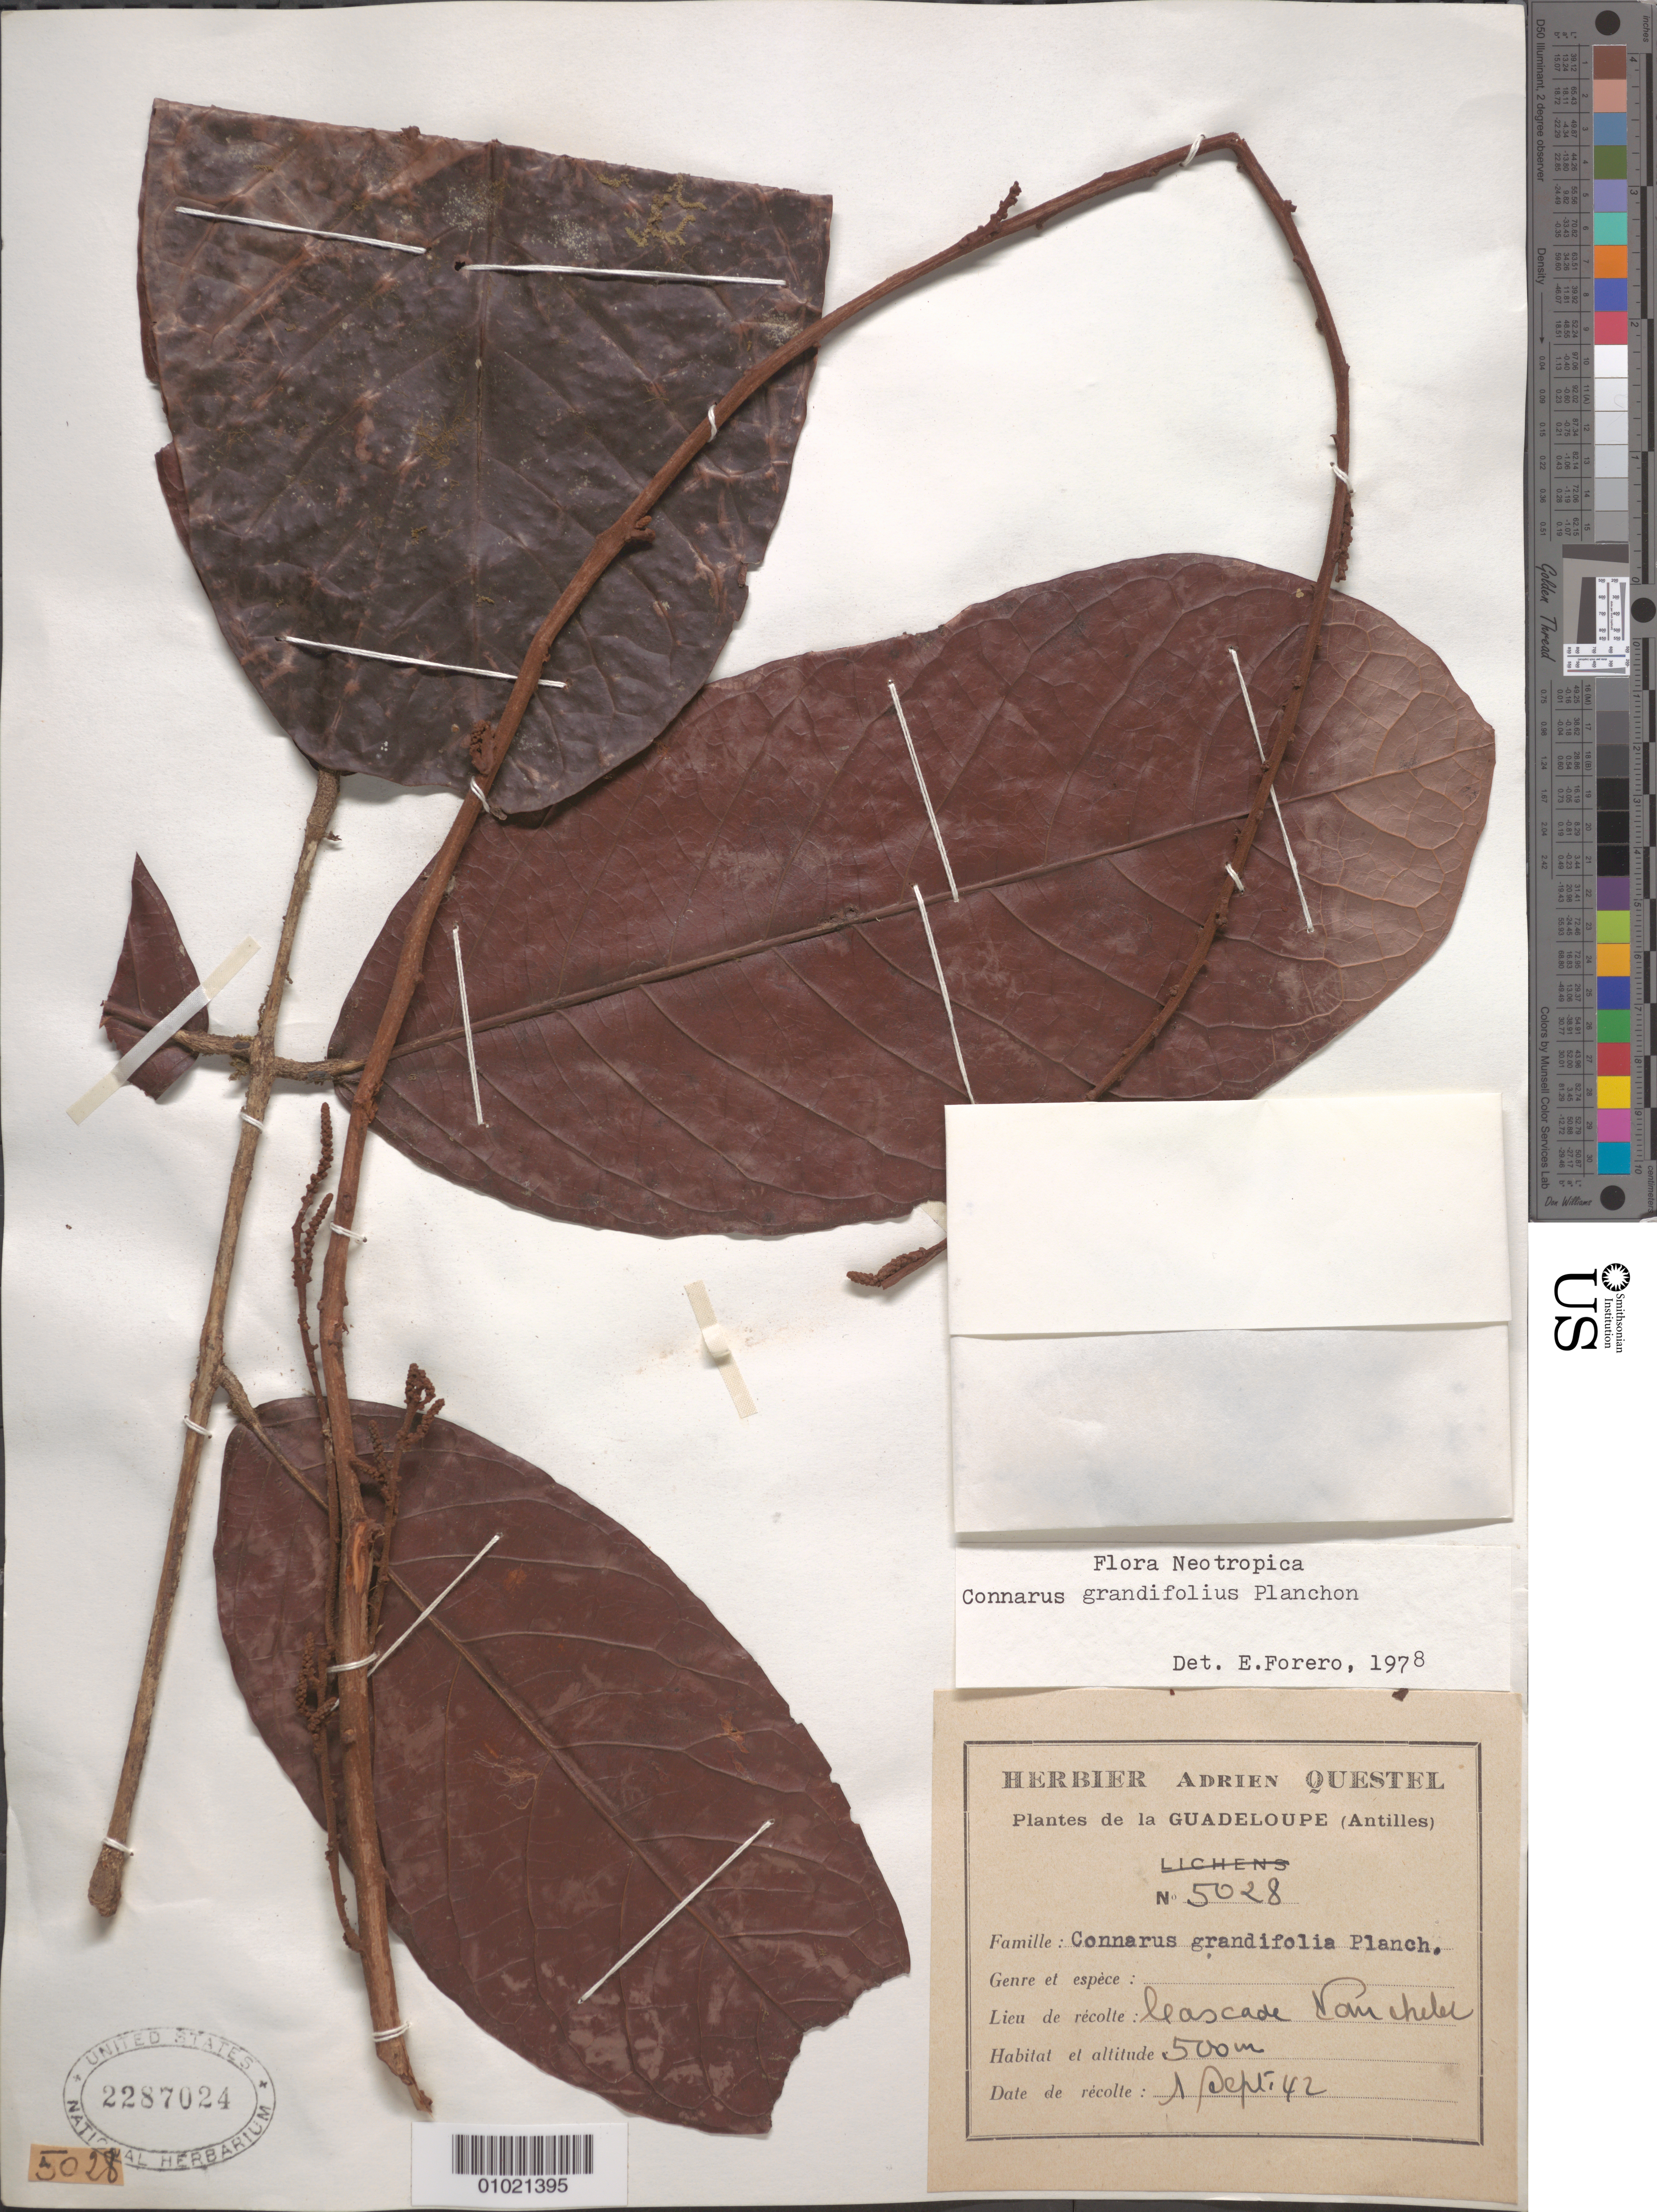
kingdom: Plantae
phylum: Tracheophyta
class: Magnoliopsida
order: Oxalidales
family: Connaraceae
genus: Connarus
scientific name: Connarus grandifolius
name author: Planch.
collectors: A. Questel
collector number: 5028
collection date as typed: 01 Sep 1942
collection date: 1942-09-01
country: Guadeloupe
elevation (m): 500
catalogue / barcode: US 2287024